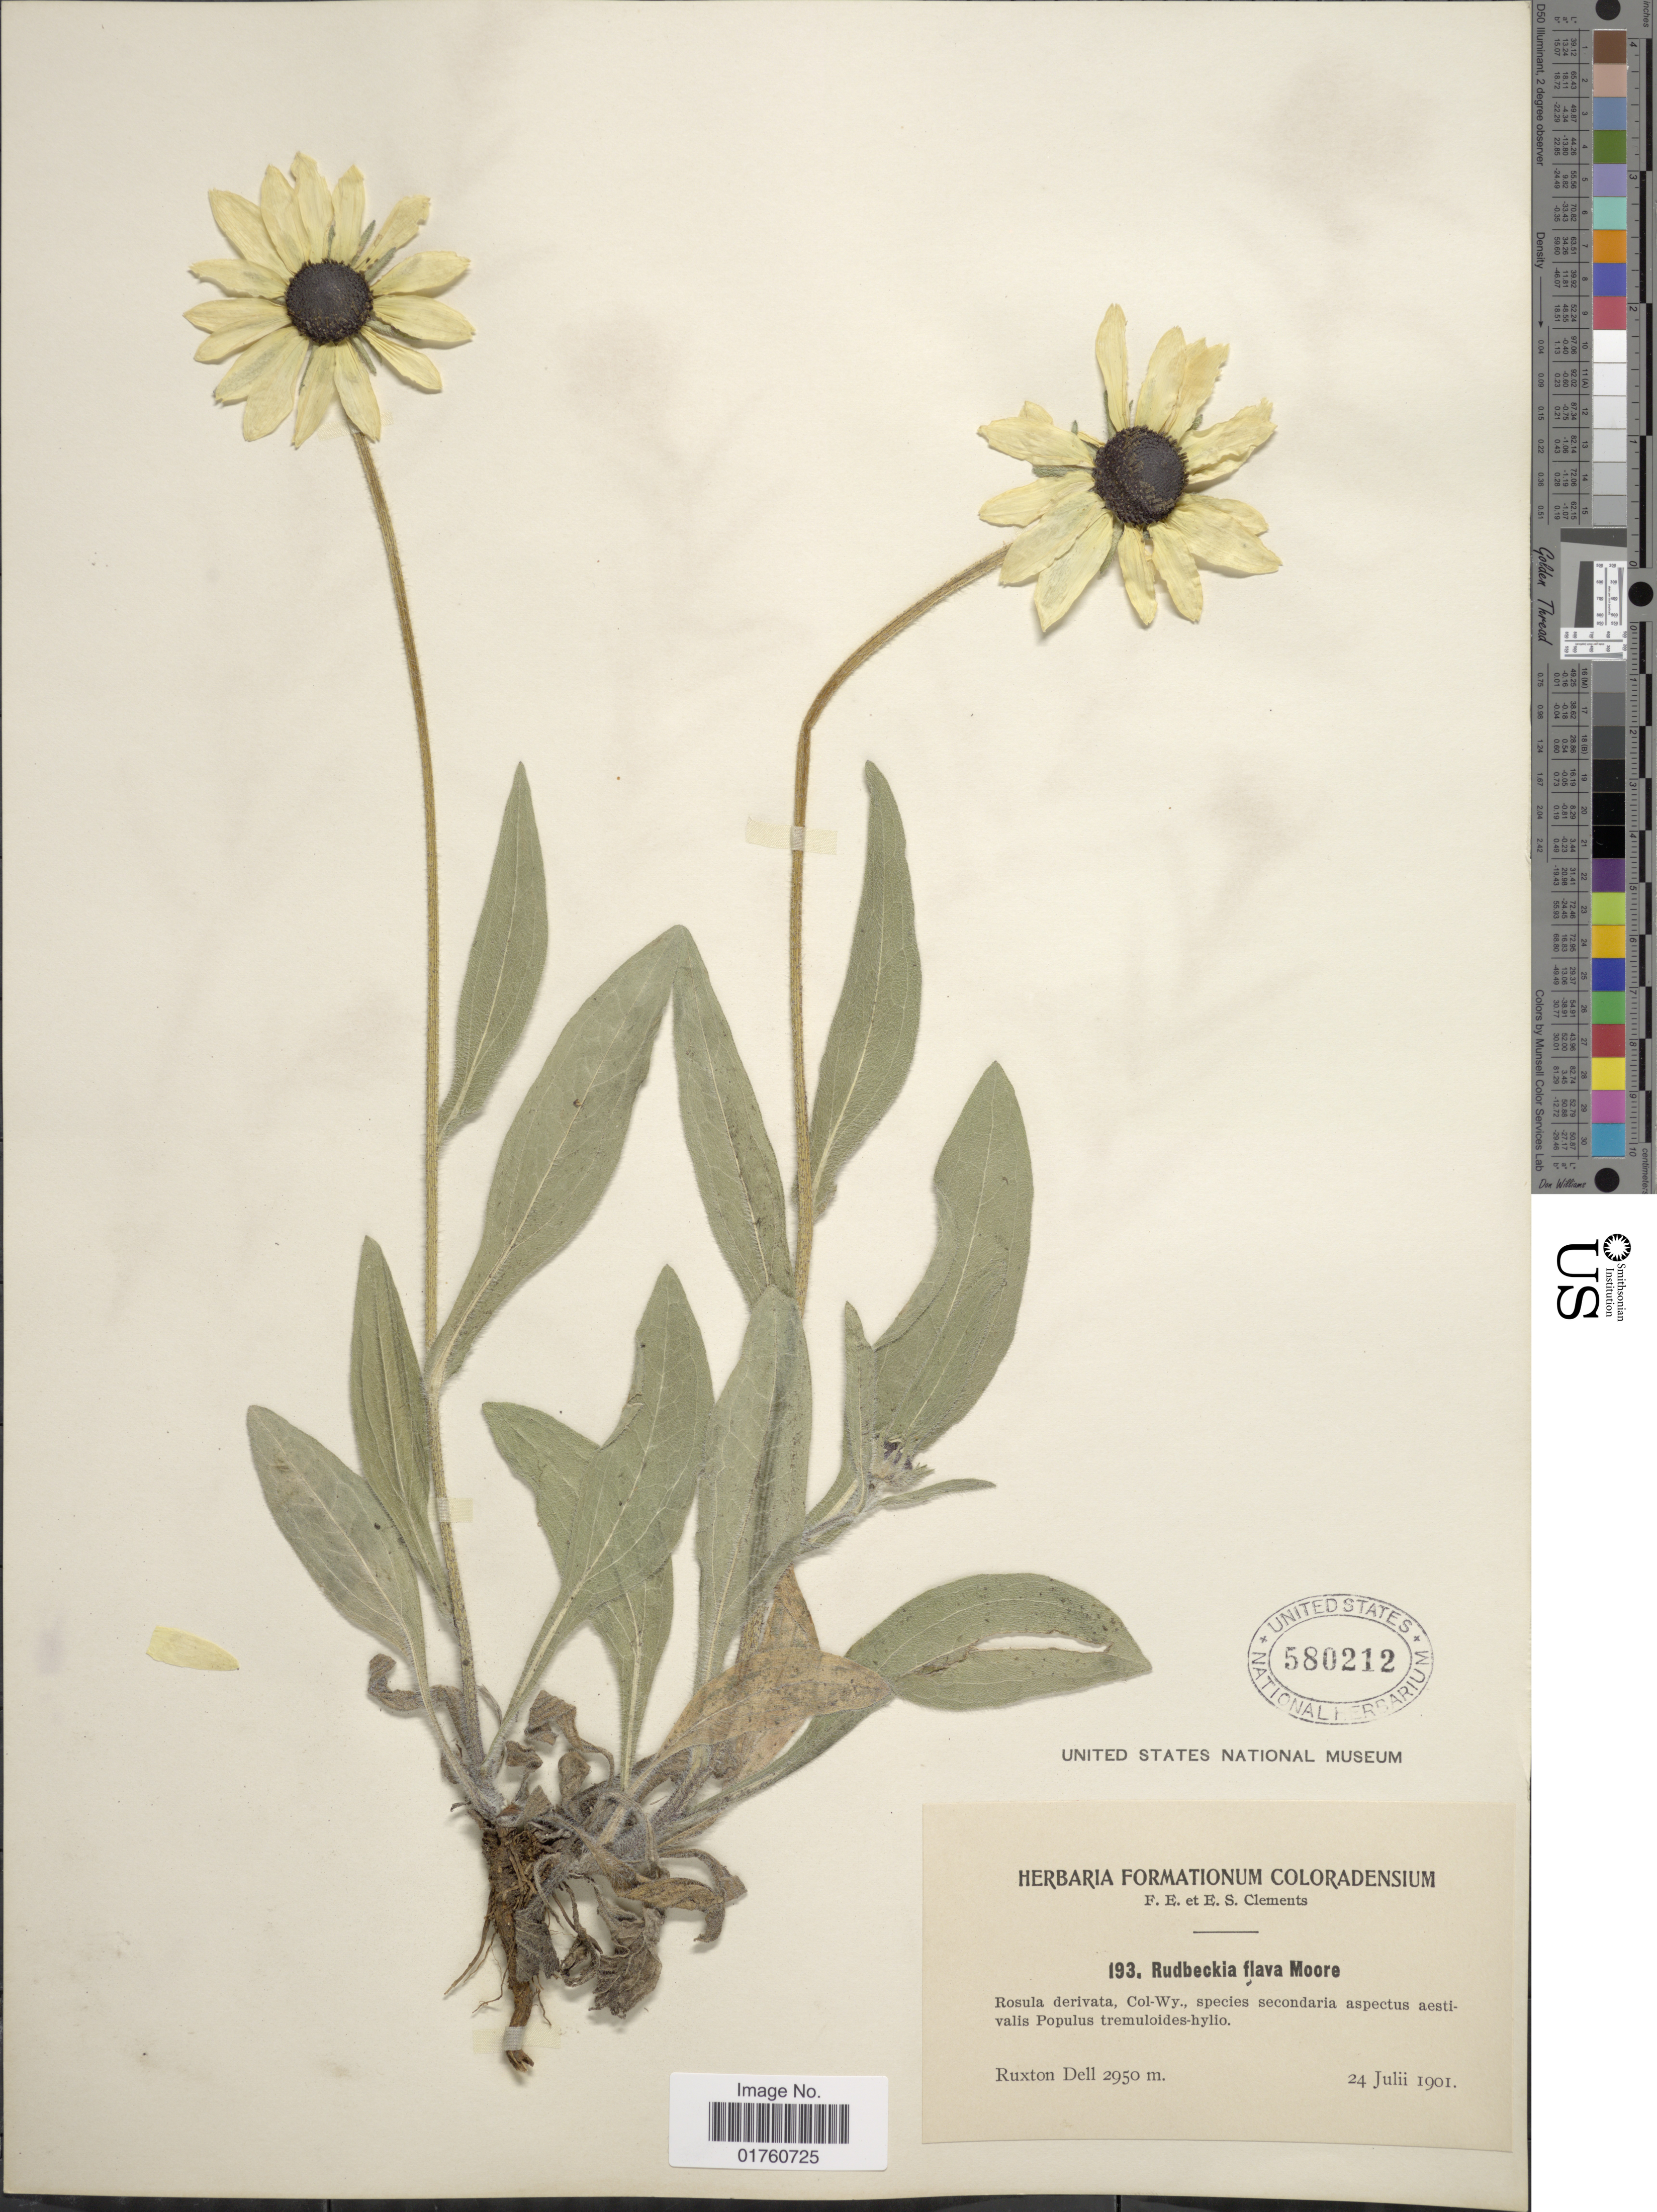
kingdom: Plantae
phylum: Tracheophyta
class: Magnoliopsida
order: Asterales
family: Asteraceae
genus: Rudbeckia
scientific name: Rudbeckia flava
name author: T.V. Moore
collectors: F. E. Clements & E. S. Clements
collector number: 193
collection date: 1901-07-24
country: United States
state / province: Colorado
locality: Ruxton Dell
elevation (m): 2950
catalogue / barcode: US 580212